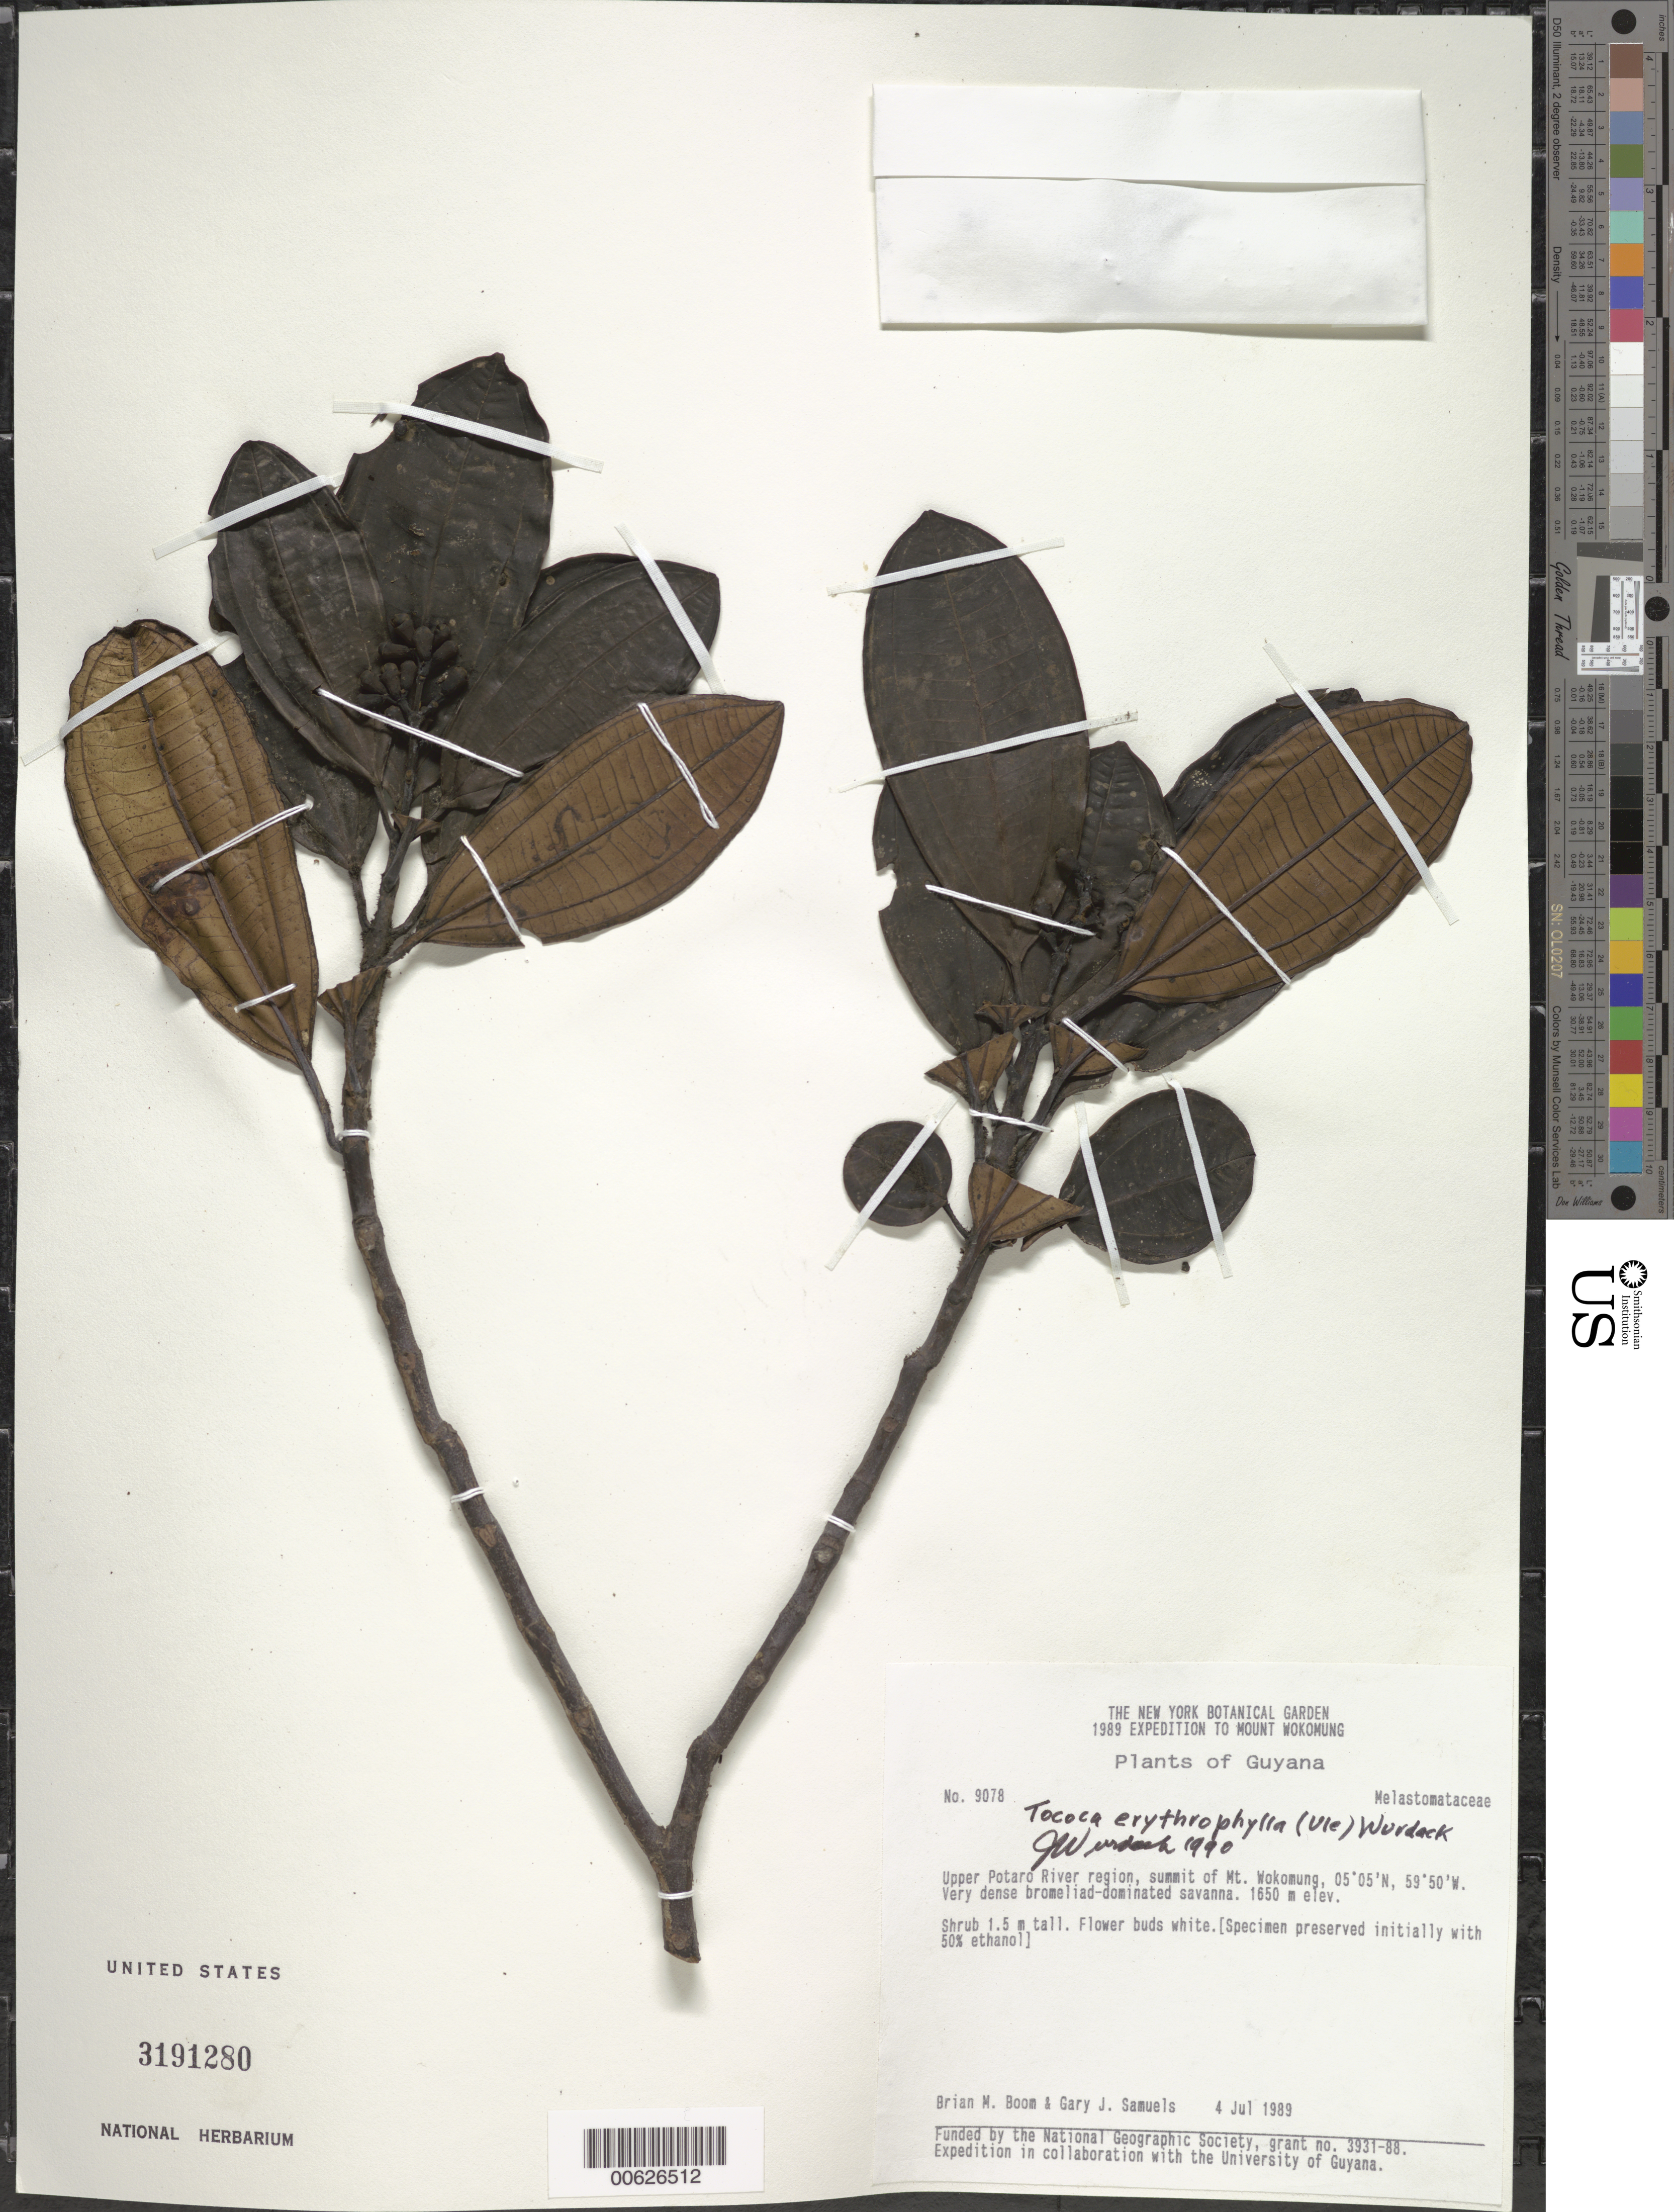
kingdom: Plantae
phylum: Tracheophyta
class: Magnoliopsida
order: Myrtales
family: Melastomataceae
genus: Tococa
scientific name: Tococa erythrophylla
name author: (Ule) Wurdack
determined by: Wurdack, John J., (US), US (UNITED STATES)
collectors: B. M. Boom & G. Samuels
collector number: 9078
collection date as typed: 4-Jul-89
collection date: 1989-07-04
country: Guyana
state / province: Potaro-Siparuni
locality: Mt. Wokomung, summit, upper Potaro R.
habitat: Very dense bromeliad-dominated savanna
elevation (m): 1650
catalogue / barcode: US 3191280